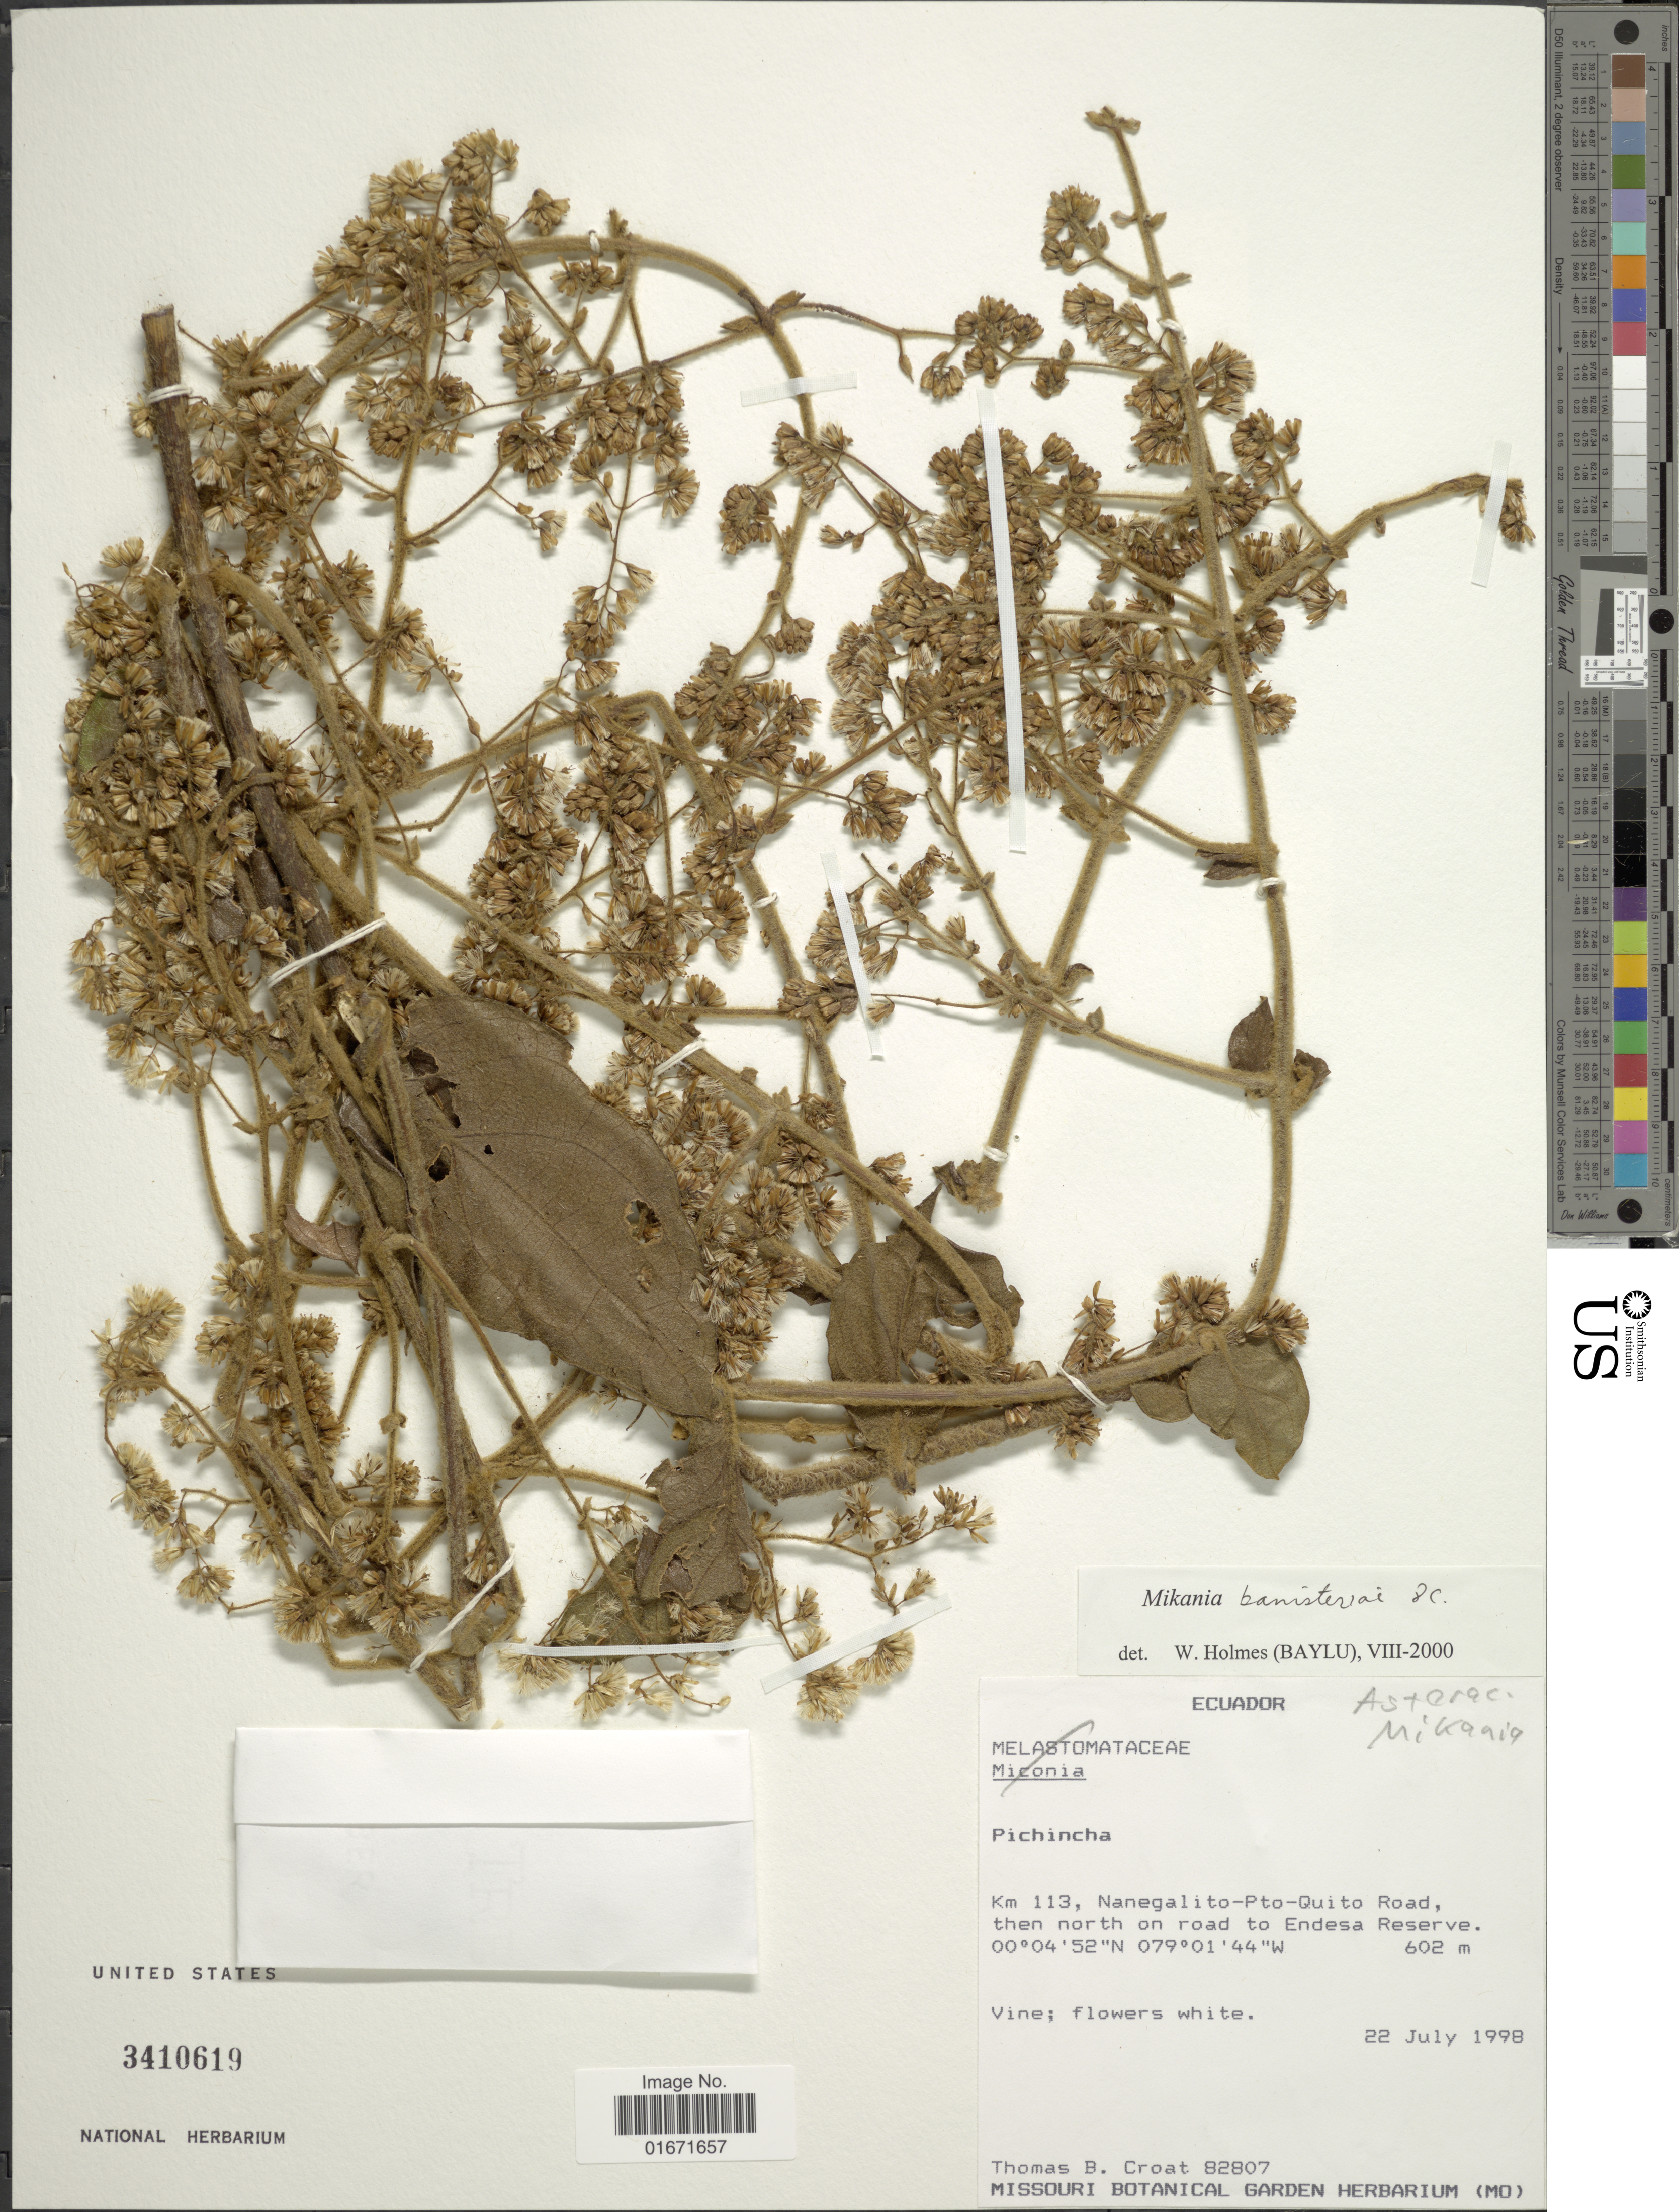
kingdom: Plantae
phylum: Tracheophyta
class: Magnoliopsida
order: Asterales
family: Asteraceae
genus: Mikania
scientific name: Mikania banisteriae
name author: DC.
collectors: T. B. Croat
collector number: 82807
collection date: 1998-07-22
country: Ecuador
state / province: Pichincha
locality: Pichincha. Km 113, Nanegalito-Pto-Quito Road, then north on road to Endesa Reserve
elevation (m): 602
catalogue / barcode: US 3410619